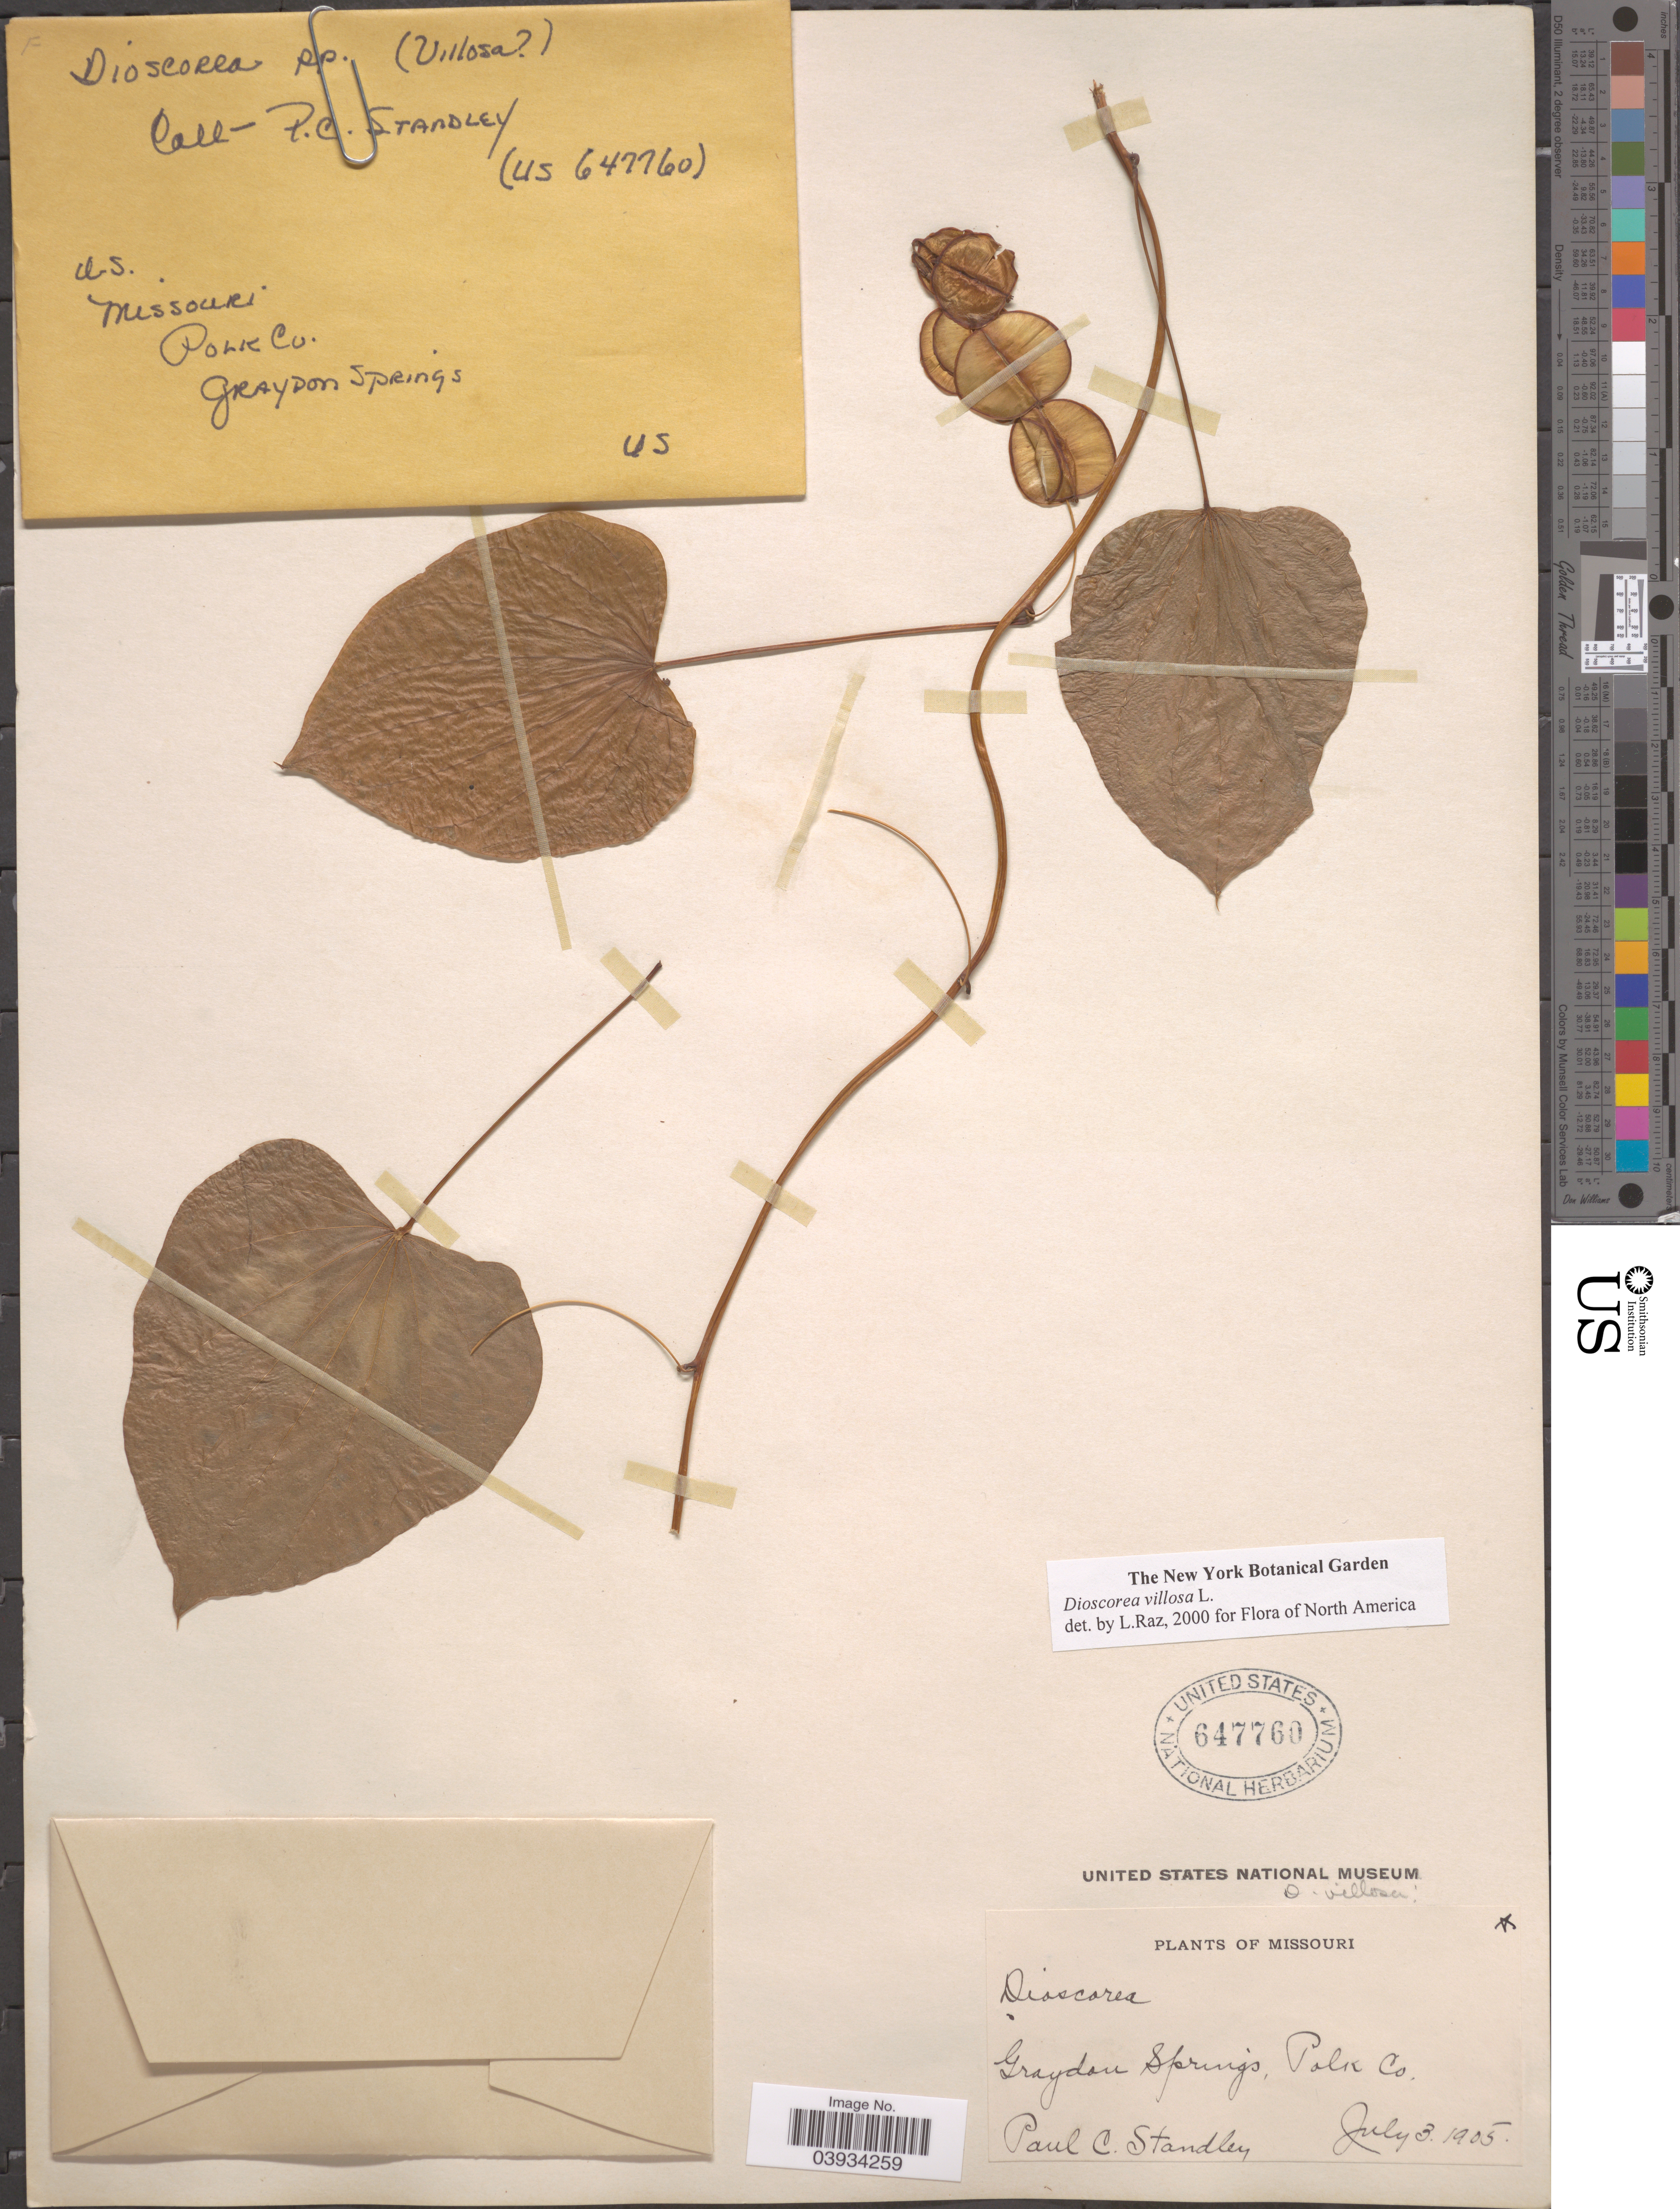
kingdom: Plantae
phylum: Tracheophyta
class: Liliopsida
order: Dioscoreales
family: Dioscoreaceae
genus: Dioscorea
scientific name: Dioscorea villosa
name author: L.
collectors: P. C. Standley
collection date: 1905-07-03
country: United States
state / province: Missouri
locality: Graydon Springs, Polk Co.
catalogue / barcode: US 647760